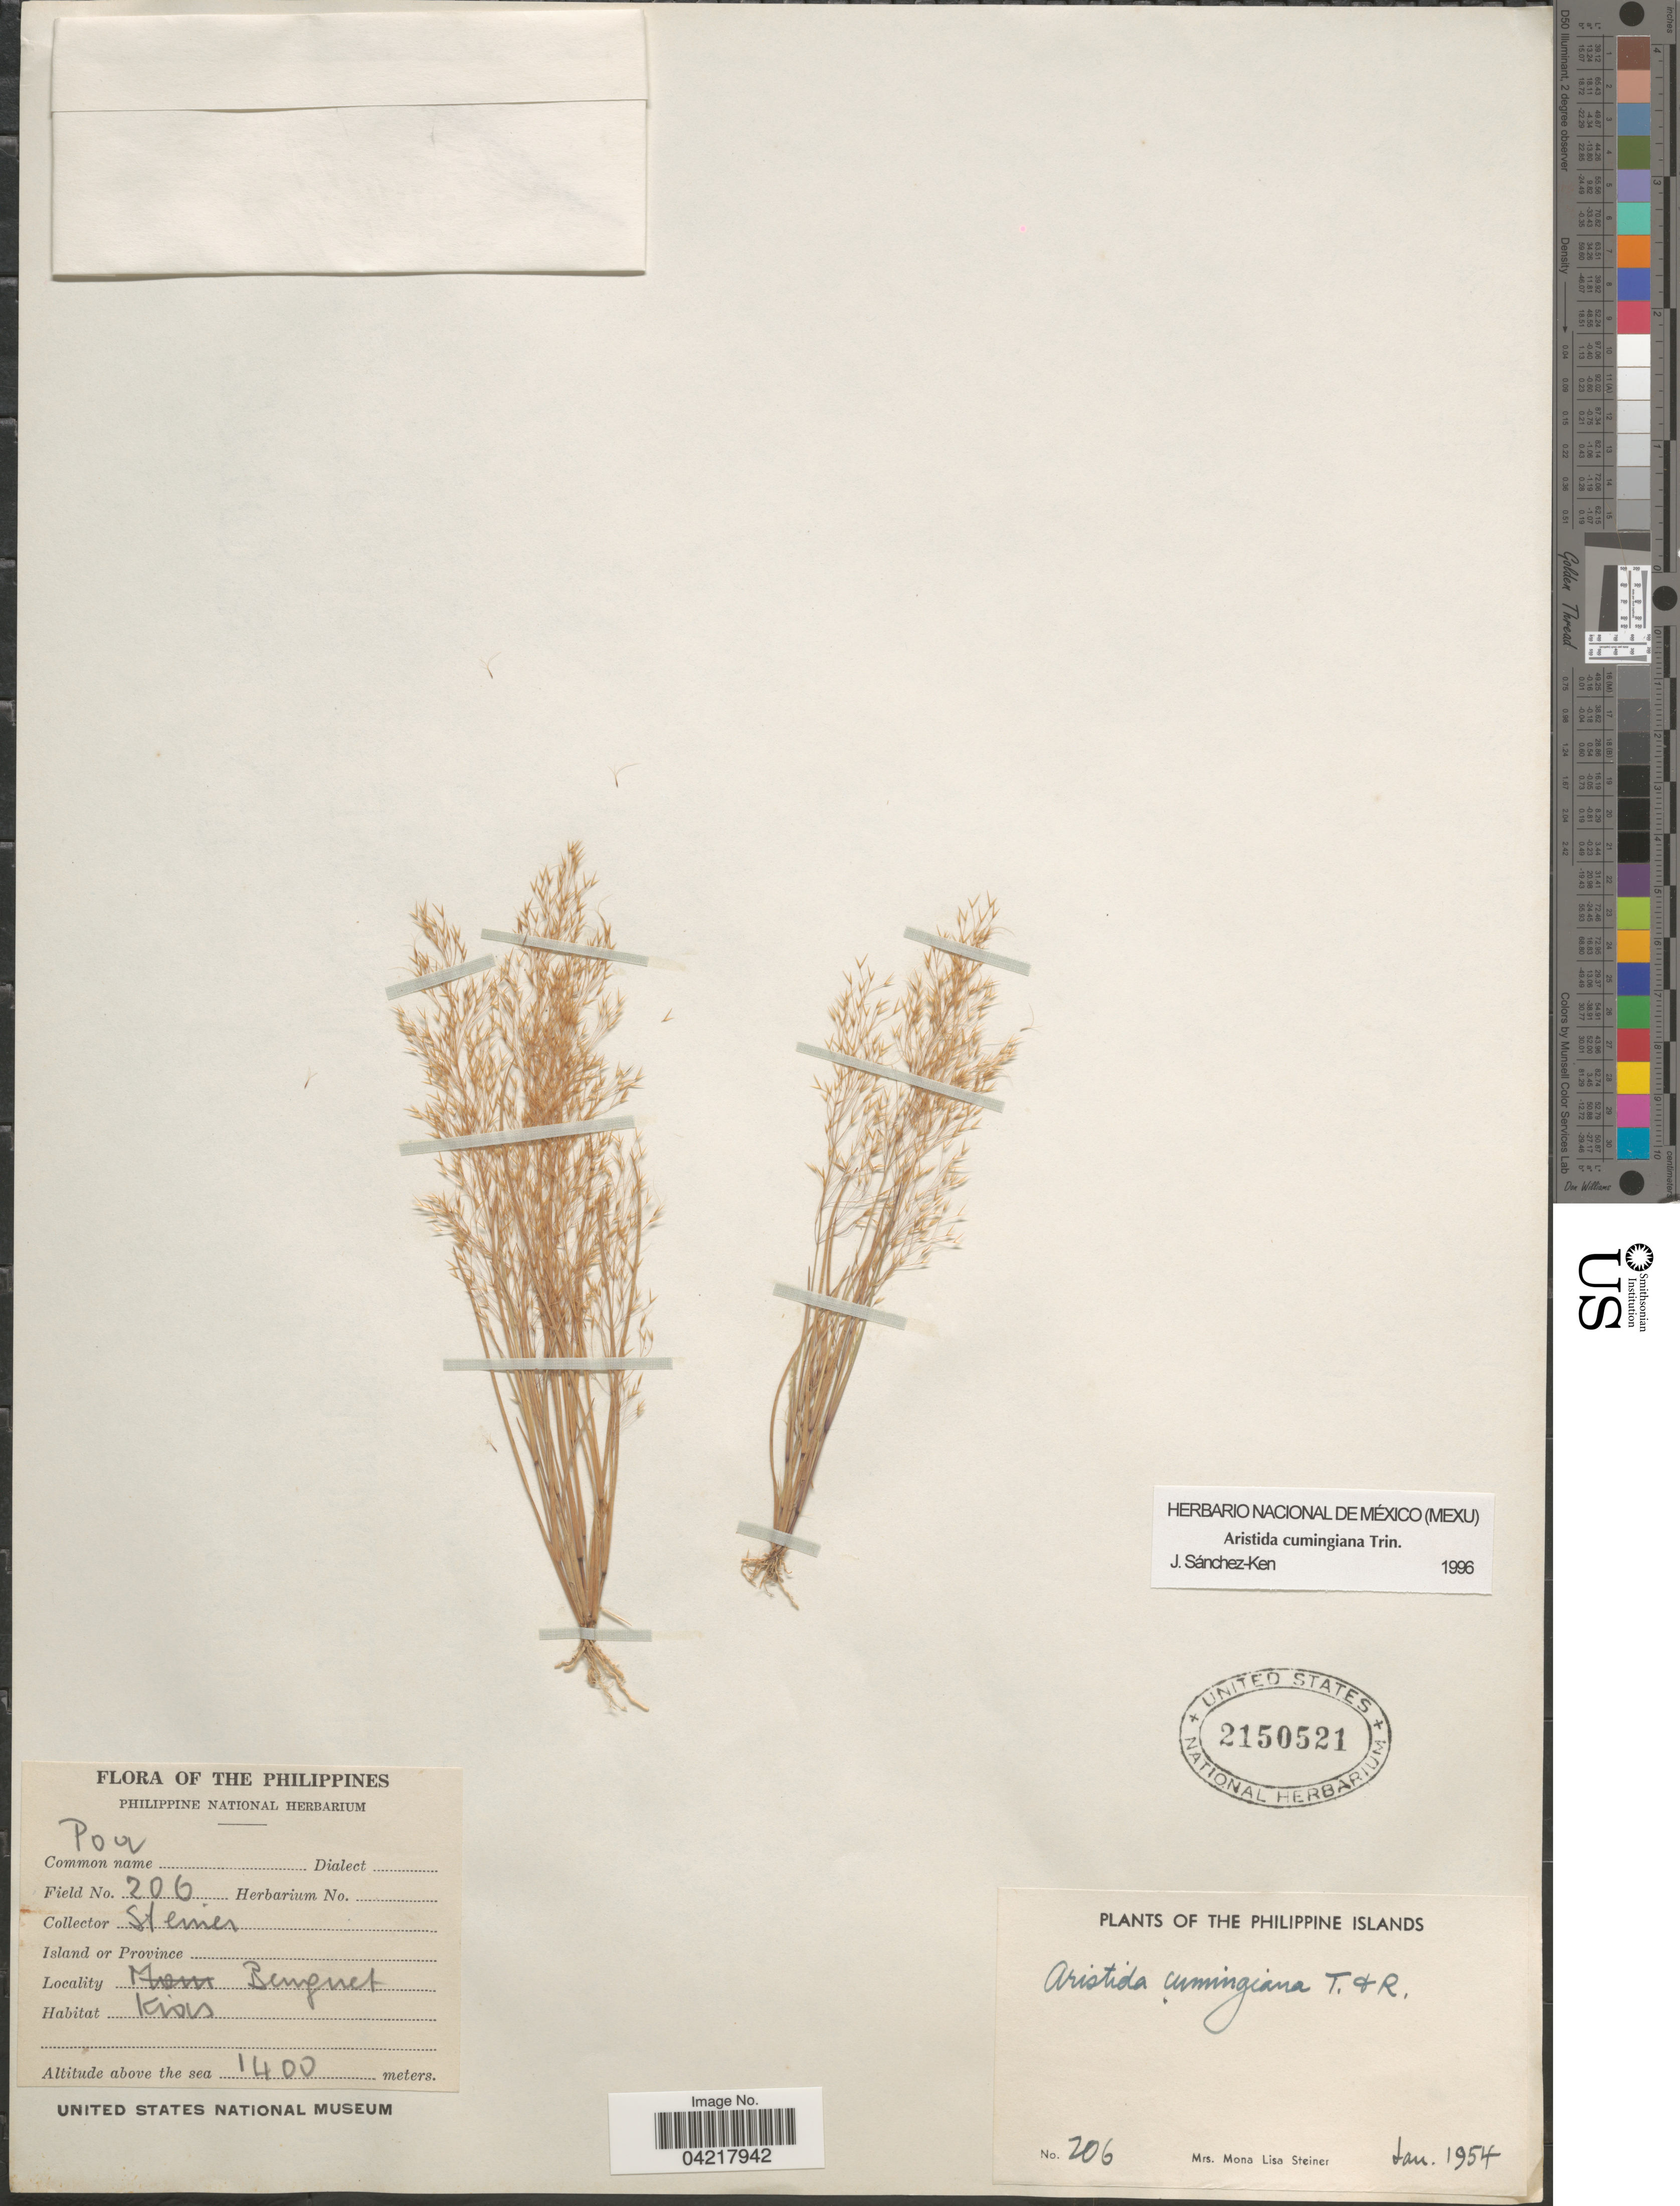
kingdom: Plantae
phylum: Tracheophyta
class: Liliopsida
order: Poales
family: Poaceae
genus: Aristida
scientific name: Aristida cumingiana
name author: Trin. & Rupr.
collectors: M. Steiner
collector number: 206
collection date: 1954-01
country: Philippines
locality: Philippine Islands. Benguet.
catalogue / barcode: US 215021